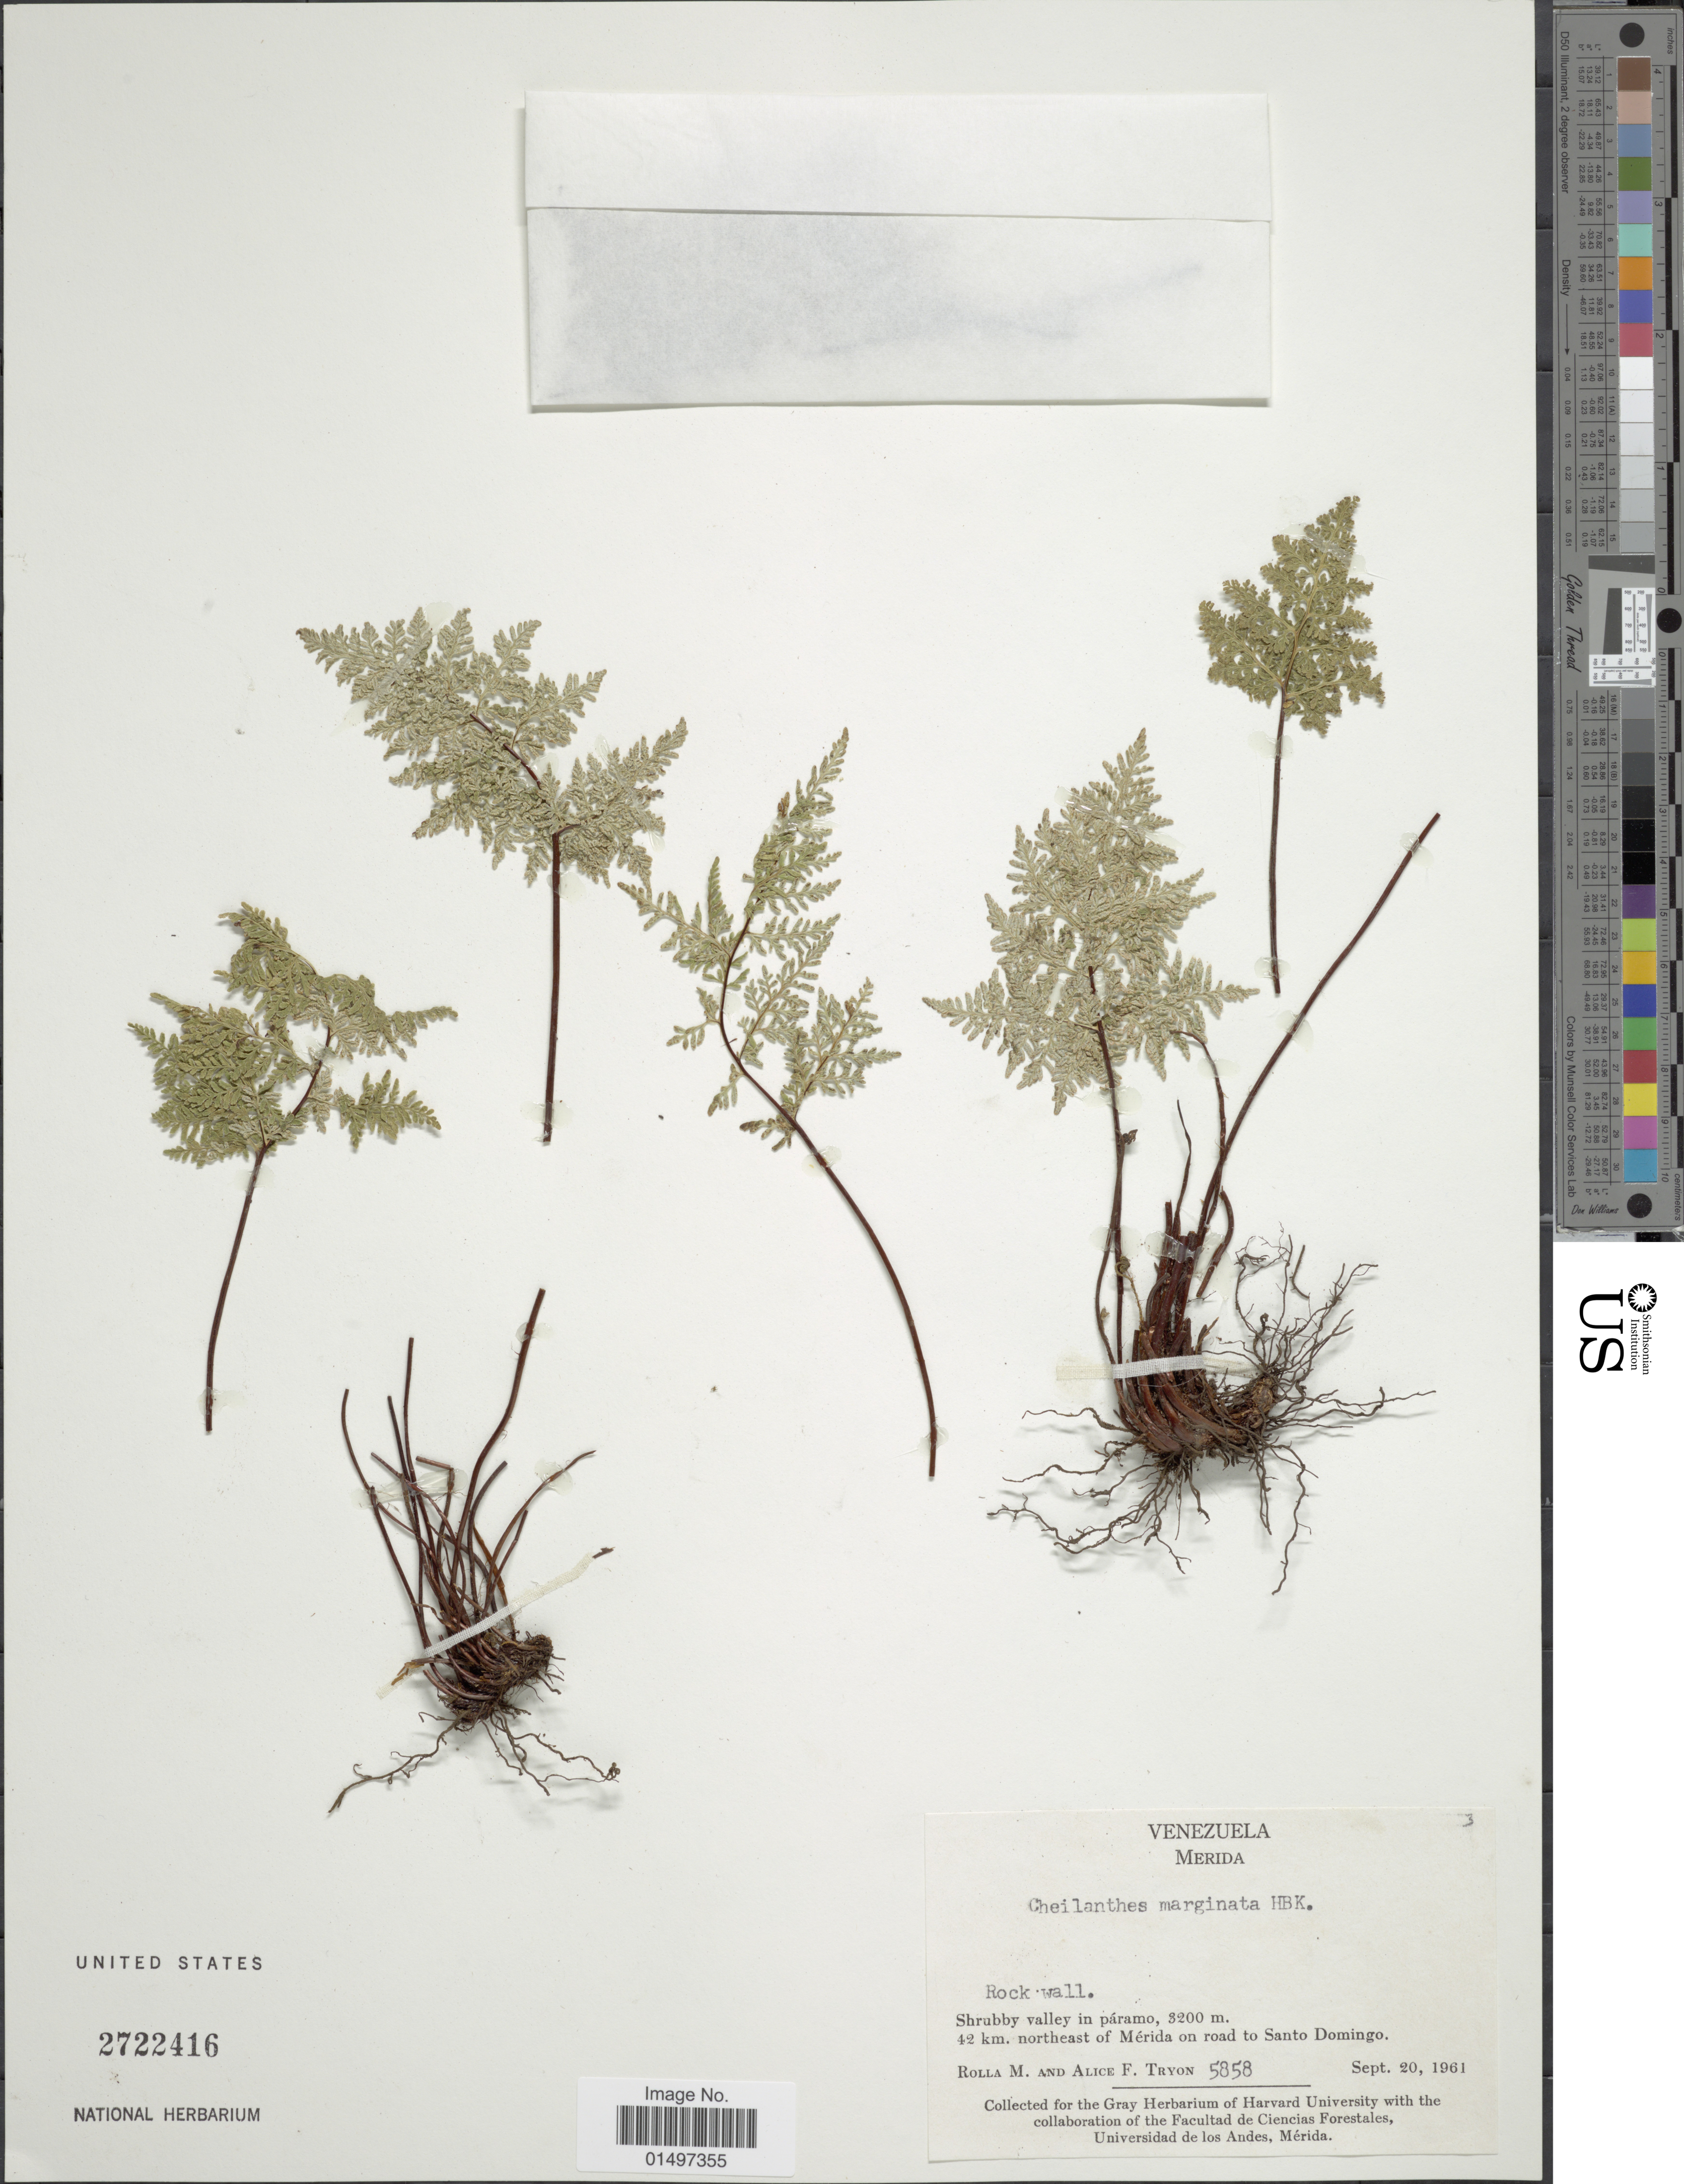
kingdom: Plantae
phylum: Tracheophyta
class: Polypodiopsida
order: Polypodiales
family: Pteridaceae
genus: Gaga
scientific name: Gaga marginata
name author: (Kunth) Fay W. Li & Windham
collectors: R. M. Tryon & A. F. Tryon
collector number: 5858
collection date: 1961-09-20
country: Venezuela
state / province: Mérida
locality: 42 km. northeast of Merida on road to Santo Domingo.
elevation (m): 3200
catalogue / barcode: US 2722416